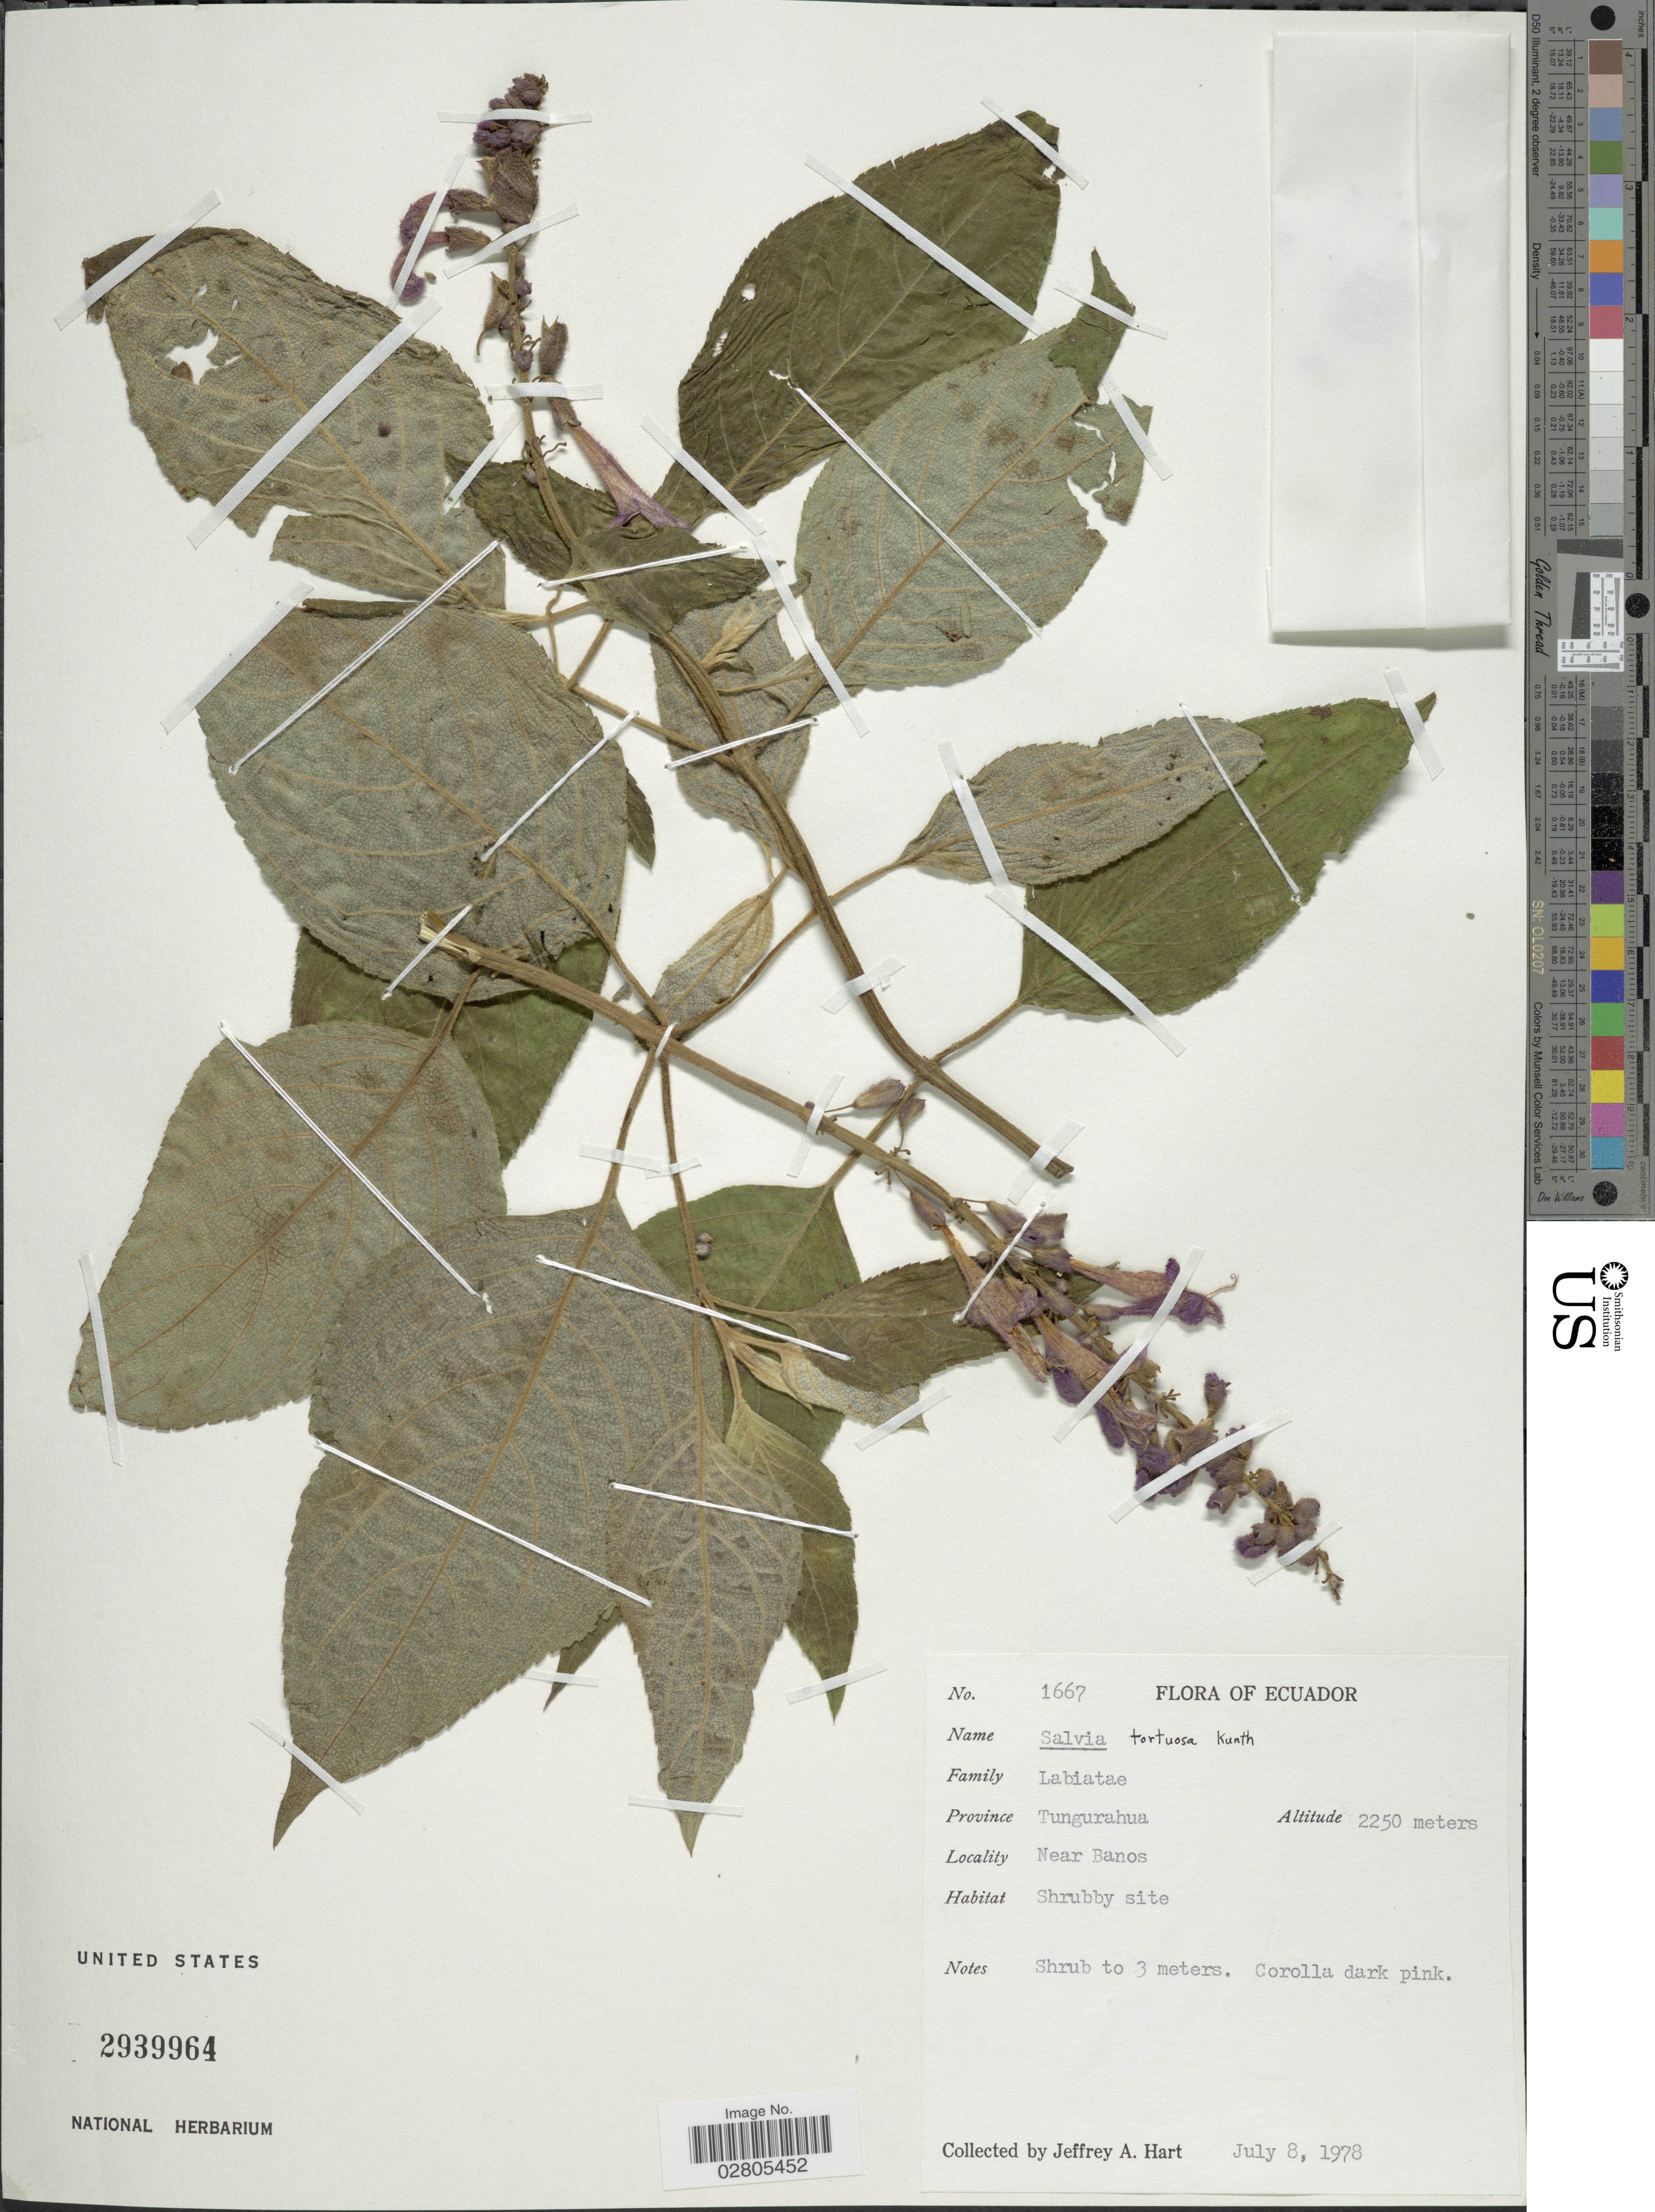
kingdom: Plantae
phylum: Tracheophyta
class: Magnoliopsida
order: Lamiales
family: Lamiaceae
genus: Salvia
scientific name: Salvia tortuosa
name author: Kunth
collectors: J. A. Hart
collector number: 1667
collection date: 1978-07-08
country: Ecuador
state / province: Tungurahua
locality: Province Tungurahua, Near Banos.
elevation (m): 2250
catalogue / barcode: US 2939964